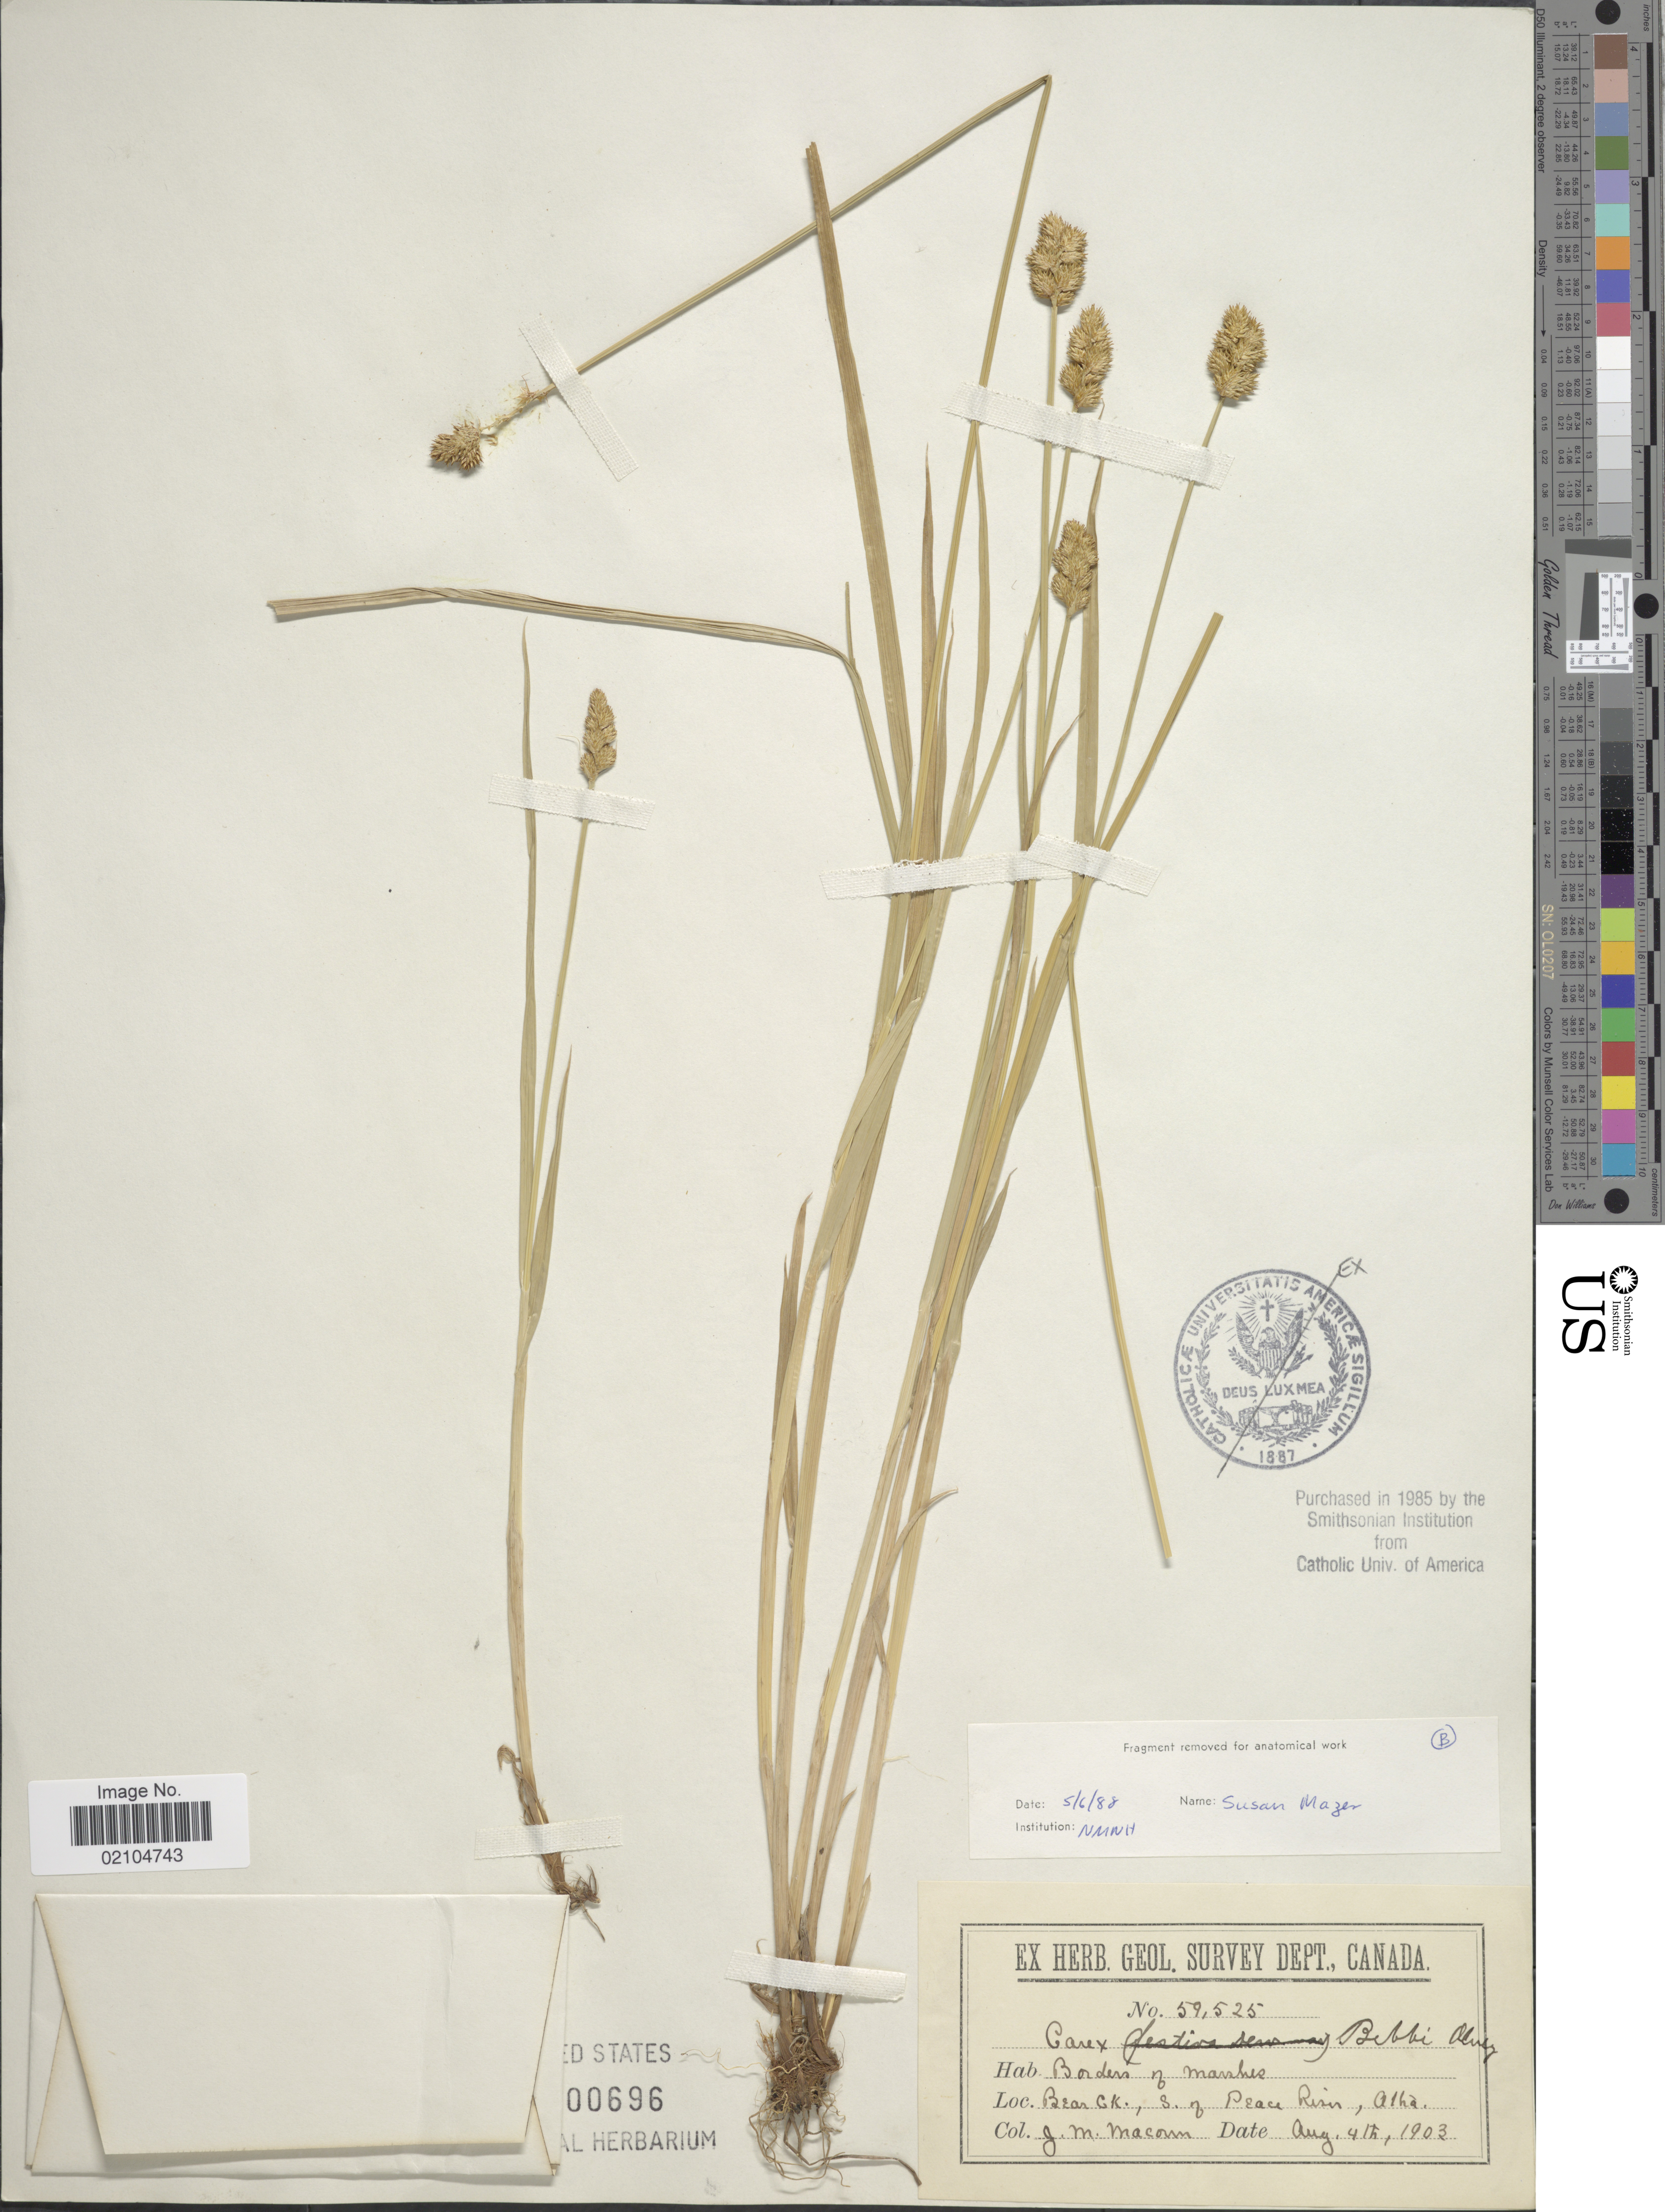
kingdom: Plantae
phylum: Tracheophyta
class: Liliopsida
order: Poales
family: Cyperaceae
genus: Carex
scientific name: Carex bebbii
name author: (L.H. Bailey) Olney ex Fernald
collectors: J. M. Macoun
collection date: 1903-08-04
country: Canada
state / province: Alberta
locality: Bear Ck., S. of Peace River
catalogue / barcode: US 3200696